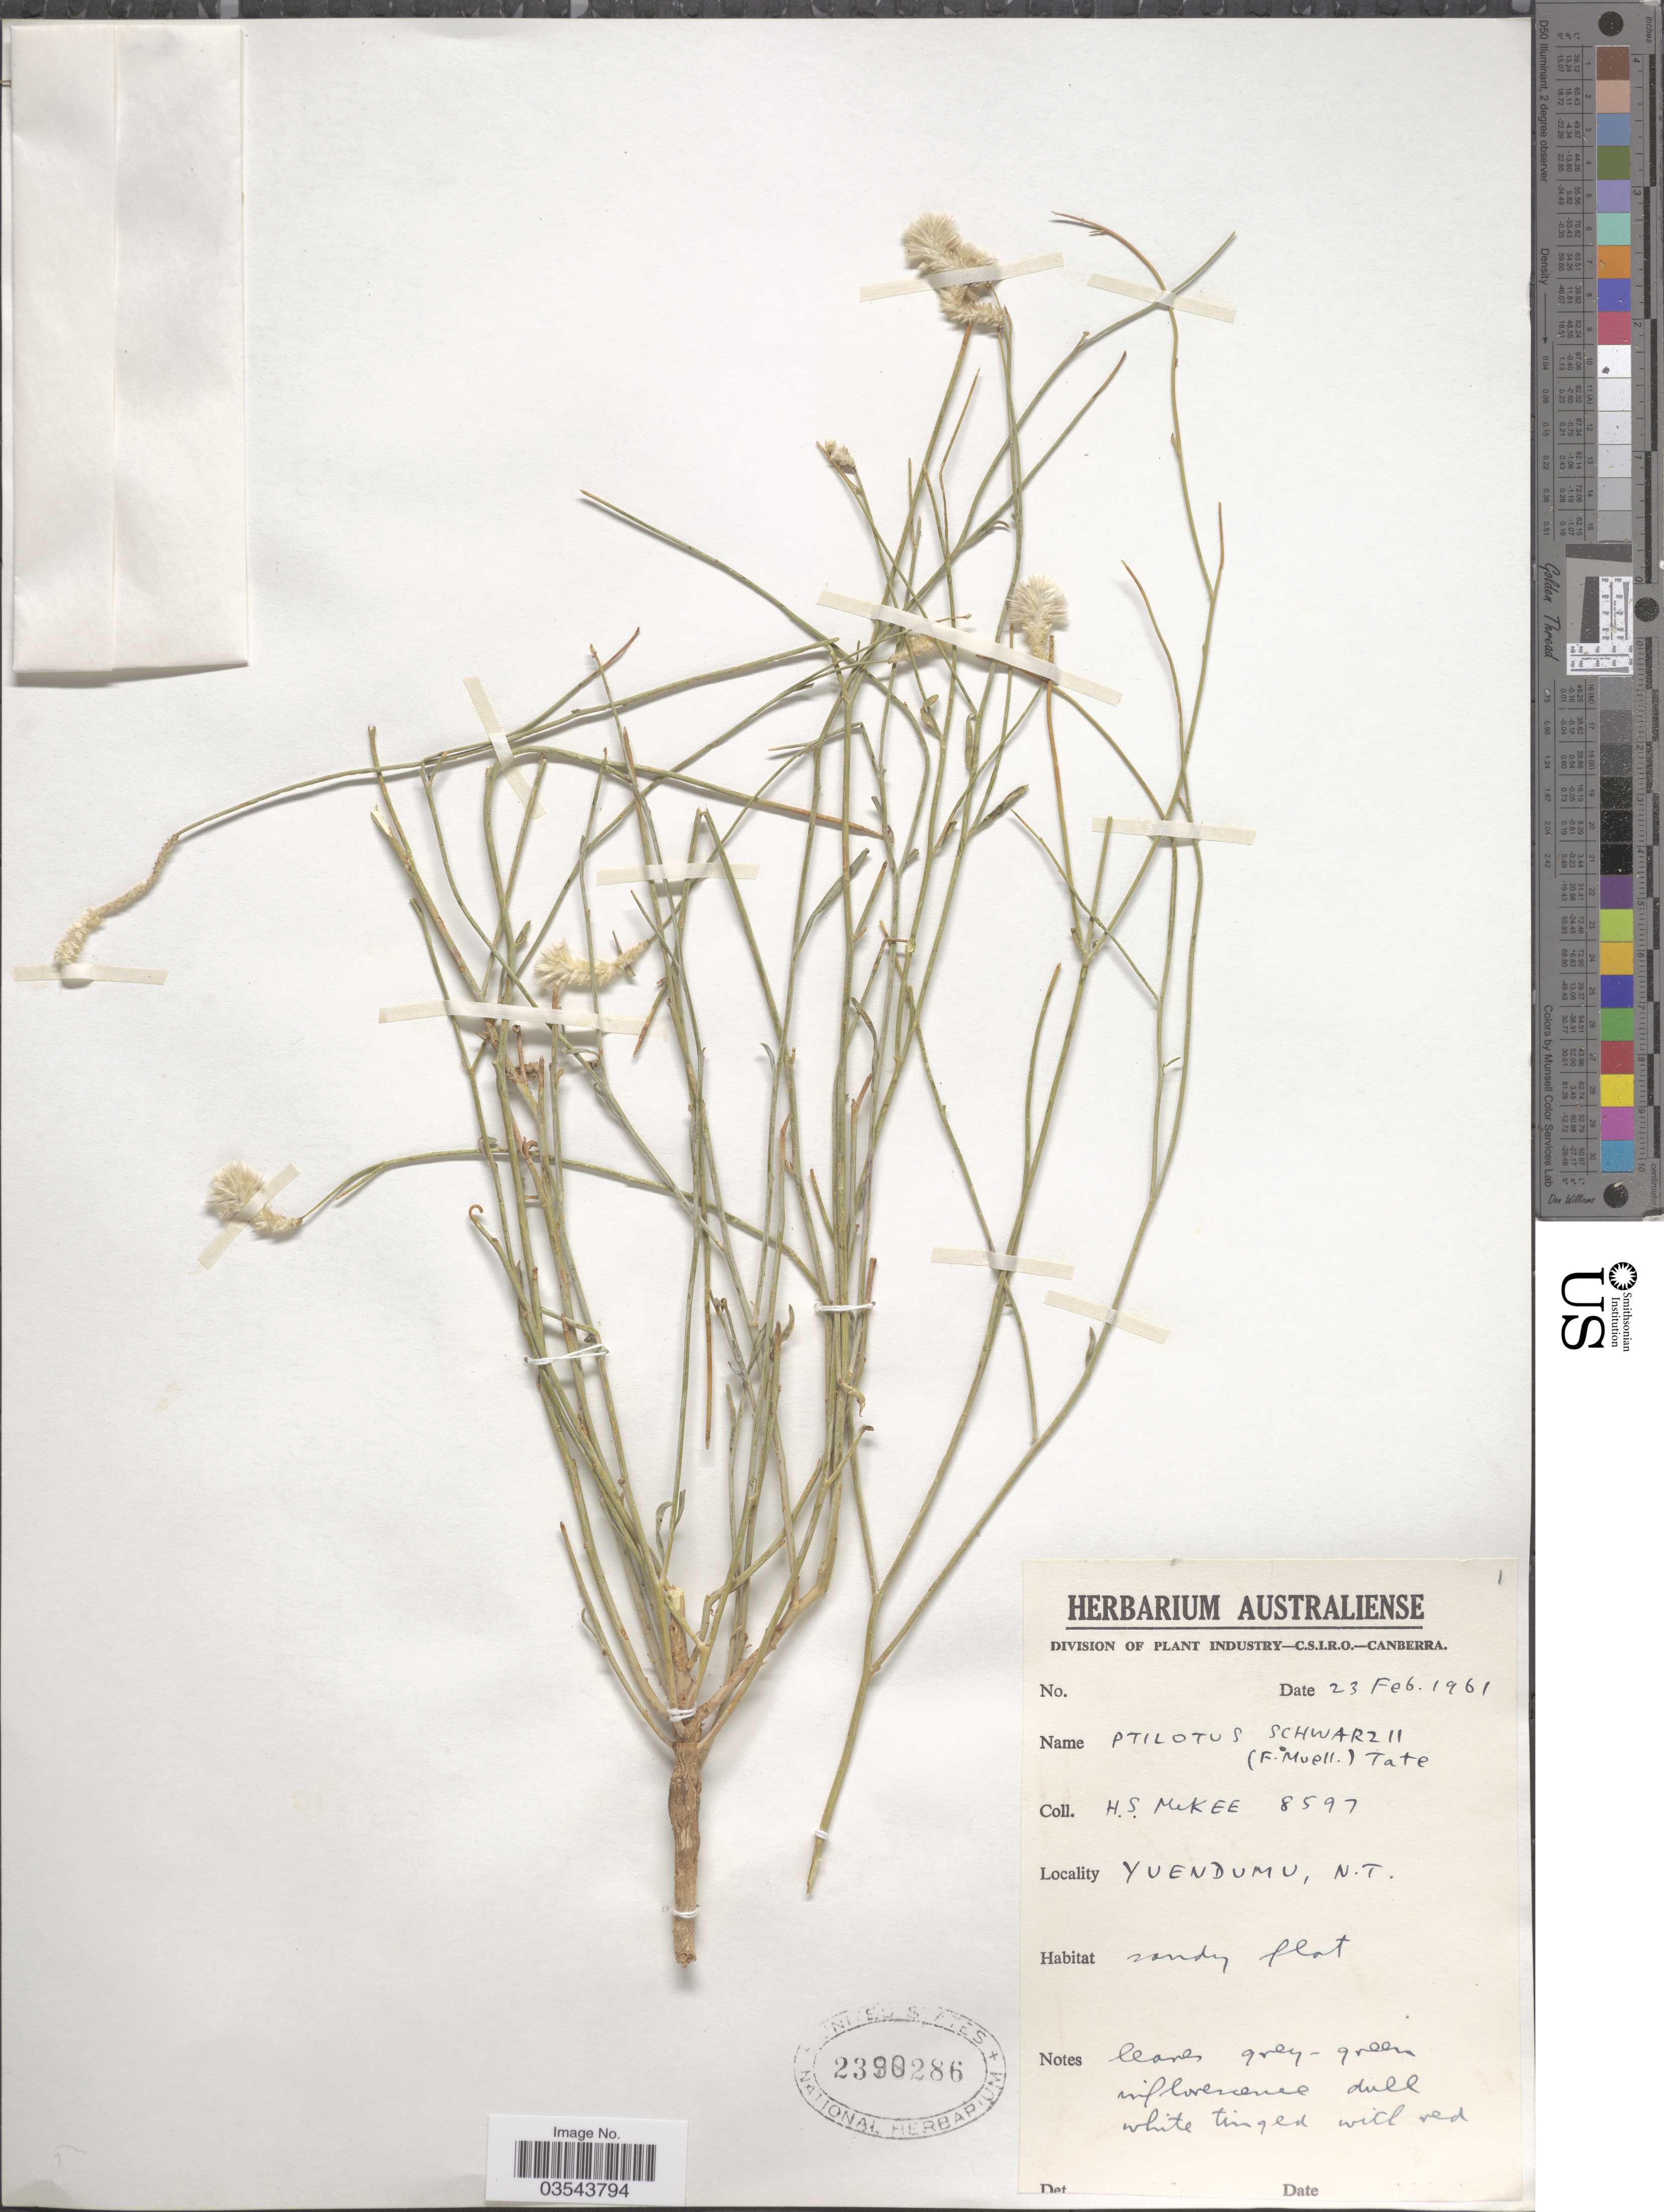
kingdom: Plantae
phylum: Tracheophyta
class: Magnoliopsida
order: Caryophyllales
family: Amaranthaceae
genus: Ptilotus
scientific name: Ptilotus schwartzii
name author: (F. Muell.) Tate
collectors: H. S. McKee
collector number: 8597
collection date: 1961-02-23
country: Australia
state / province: Northern Territory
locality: Yuendumu.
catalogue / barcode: US 2390286